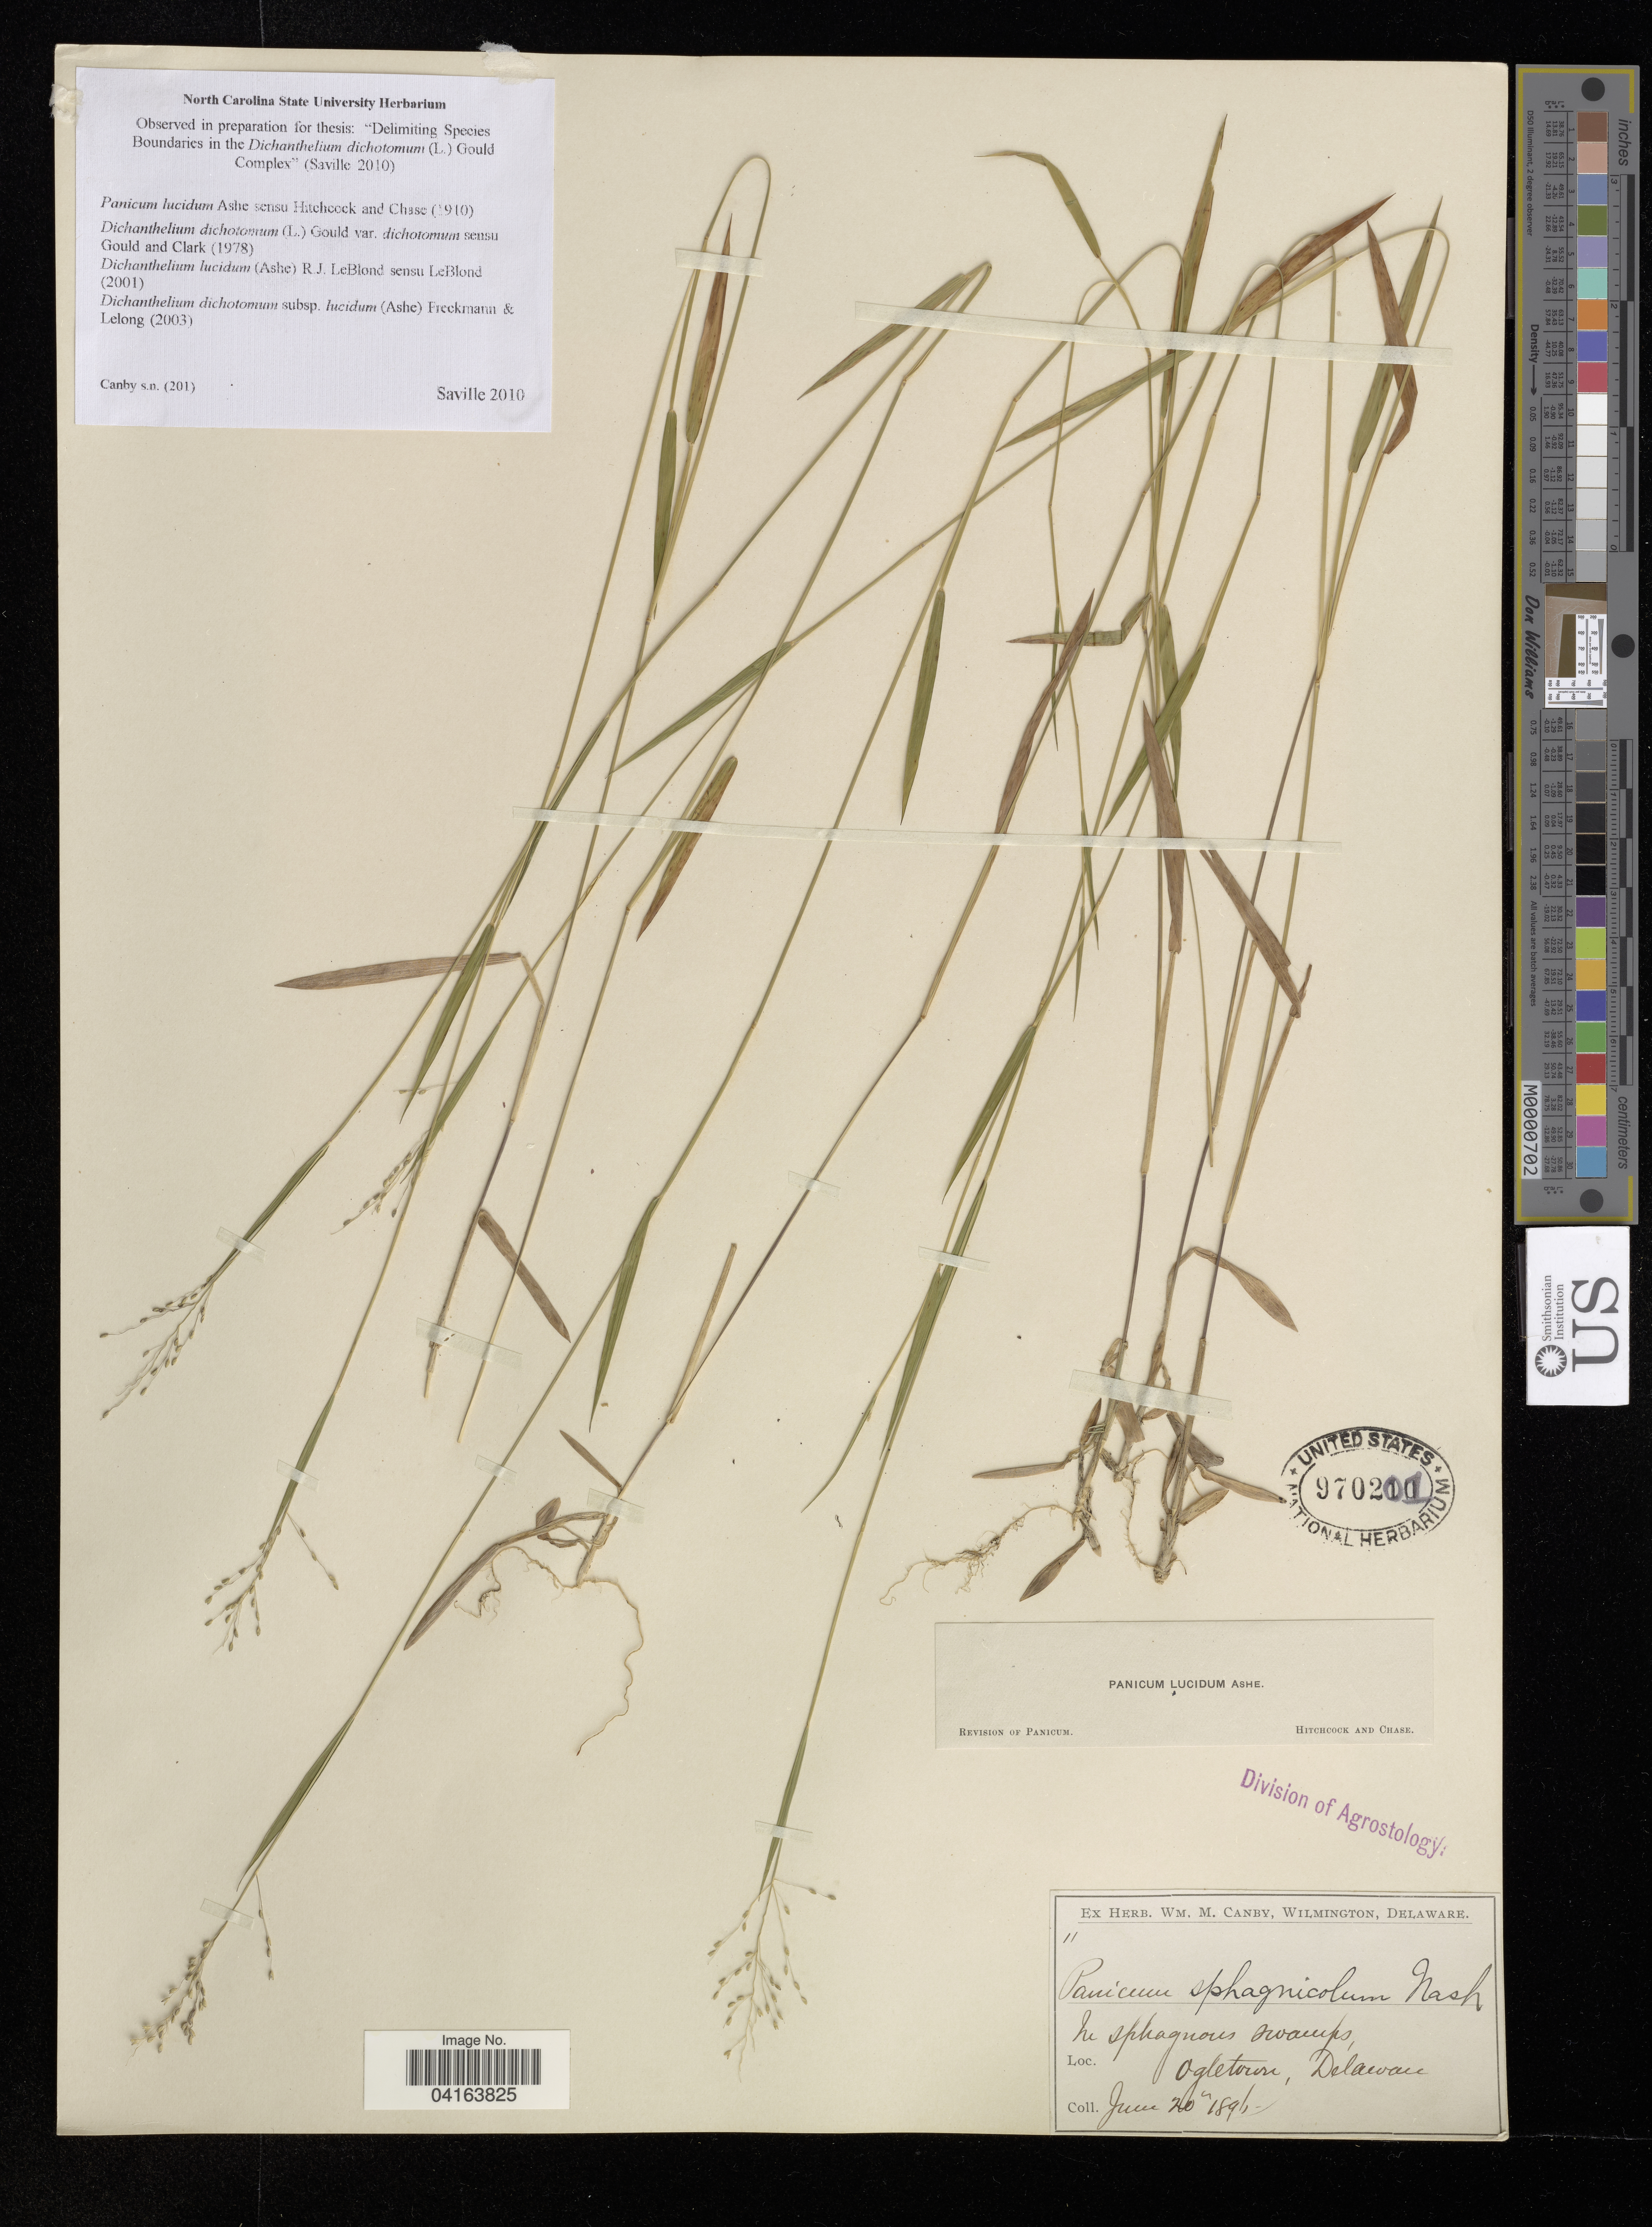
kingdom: Plantae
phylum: Tracheophyta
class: Liliopsida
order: Poales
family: Poaceae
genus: Dichanthelium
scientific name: Dichanthelium dichotomum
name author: (L.) Gould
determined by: Saville, A. C., (NCSC), North Carolina State University (UNITED STATES)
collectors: ex herb. W.M. Canby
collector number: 11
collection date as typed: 1896 JUN 20?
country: United States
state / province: Delaware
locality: Ogletown.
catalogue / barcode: US 970201